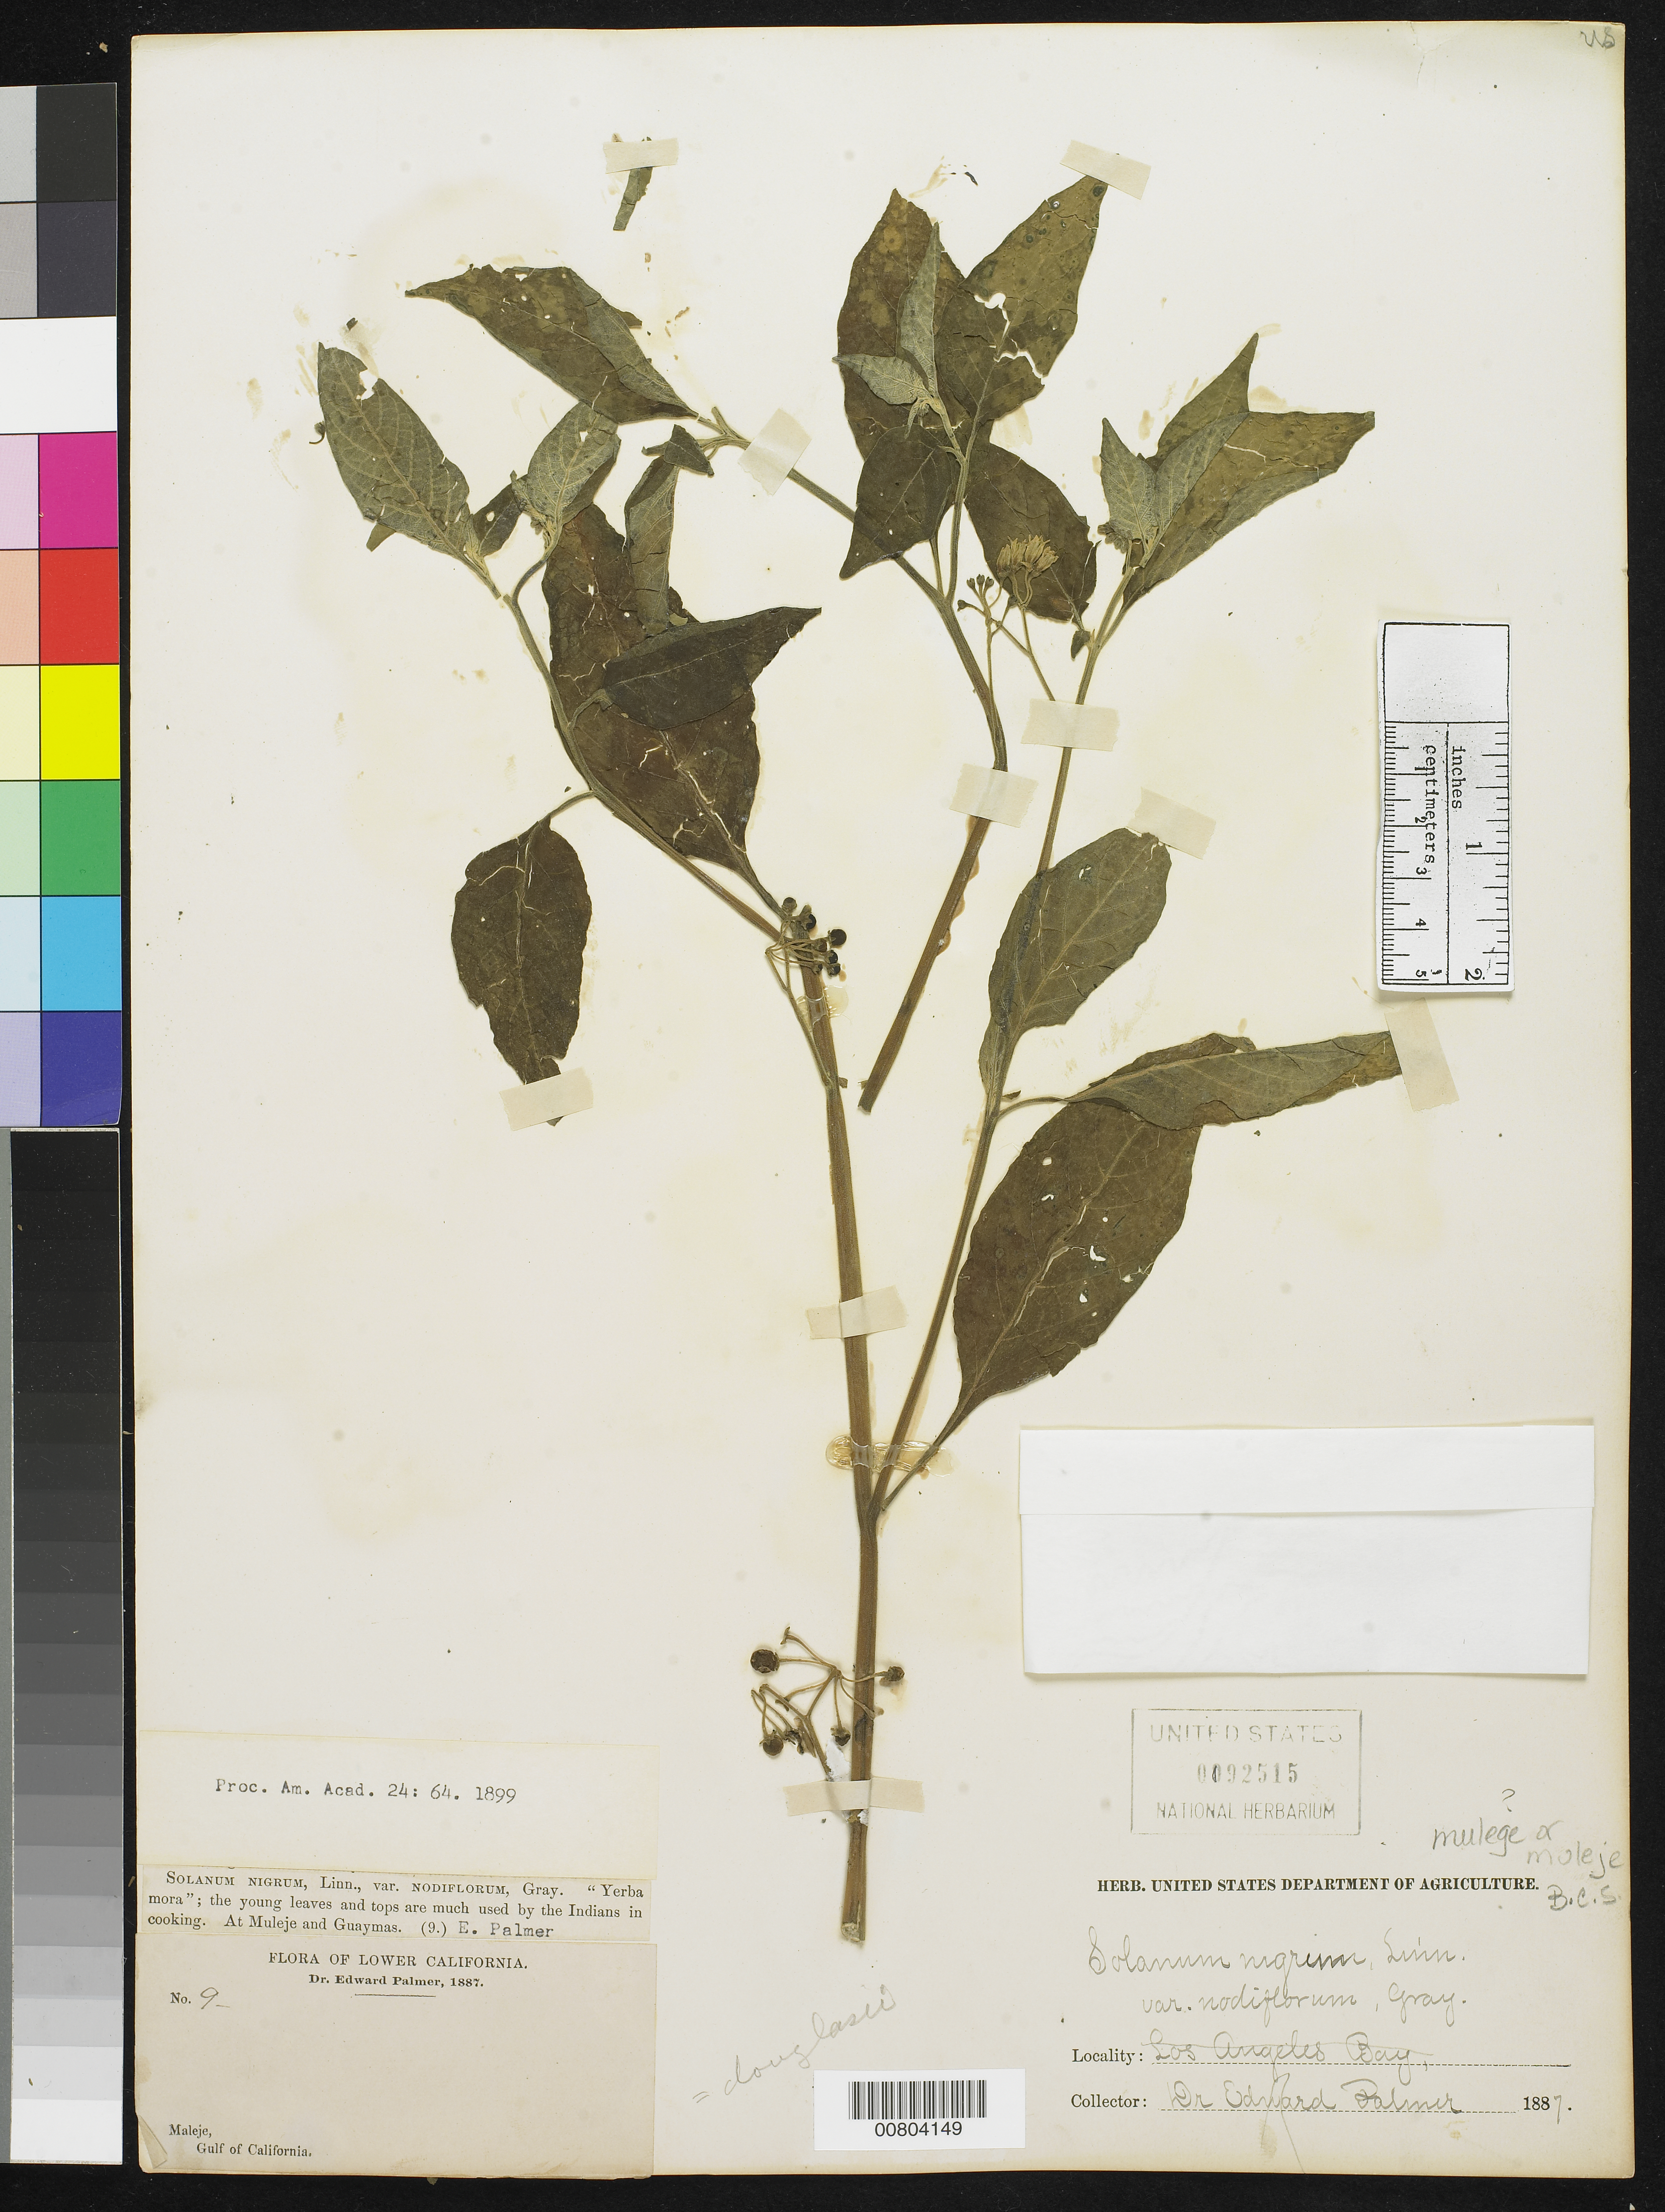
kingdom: Plantae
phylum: Tracheophyta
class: Magnoliopsida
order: Solanales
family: Solanaceae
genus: Solanum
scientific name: Solanum douglasii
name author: Dunal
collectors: E. Palmer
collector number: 9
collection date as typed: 1897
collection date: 1897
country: Mexico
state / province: Baja California Sur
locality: Muleje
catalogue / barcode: US 92515